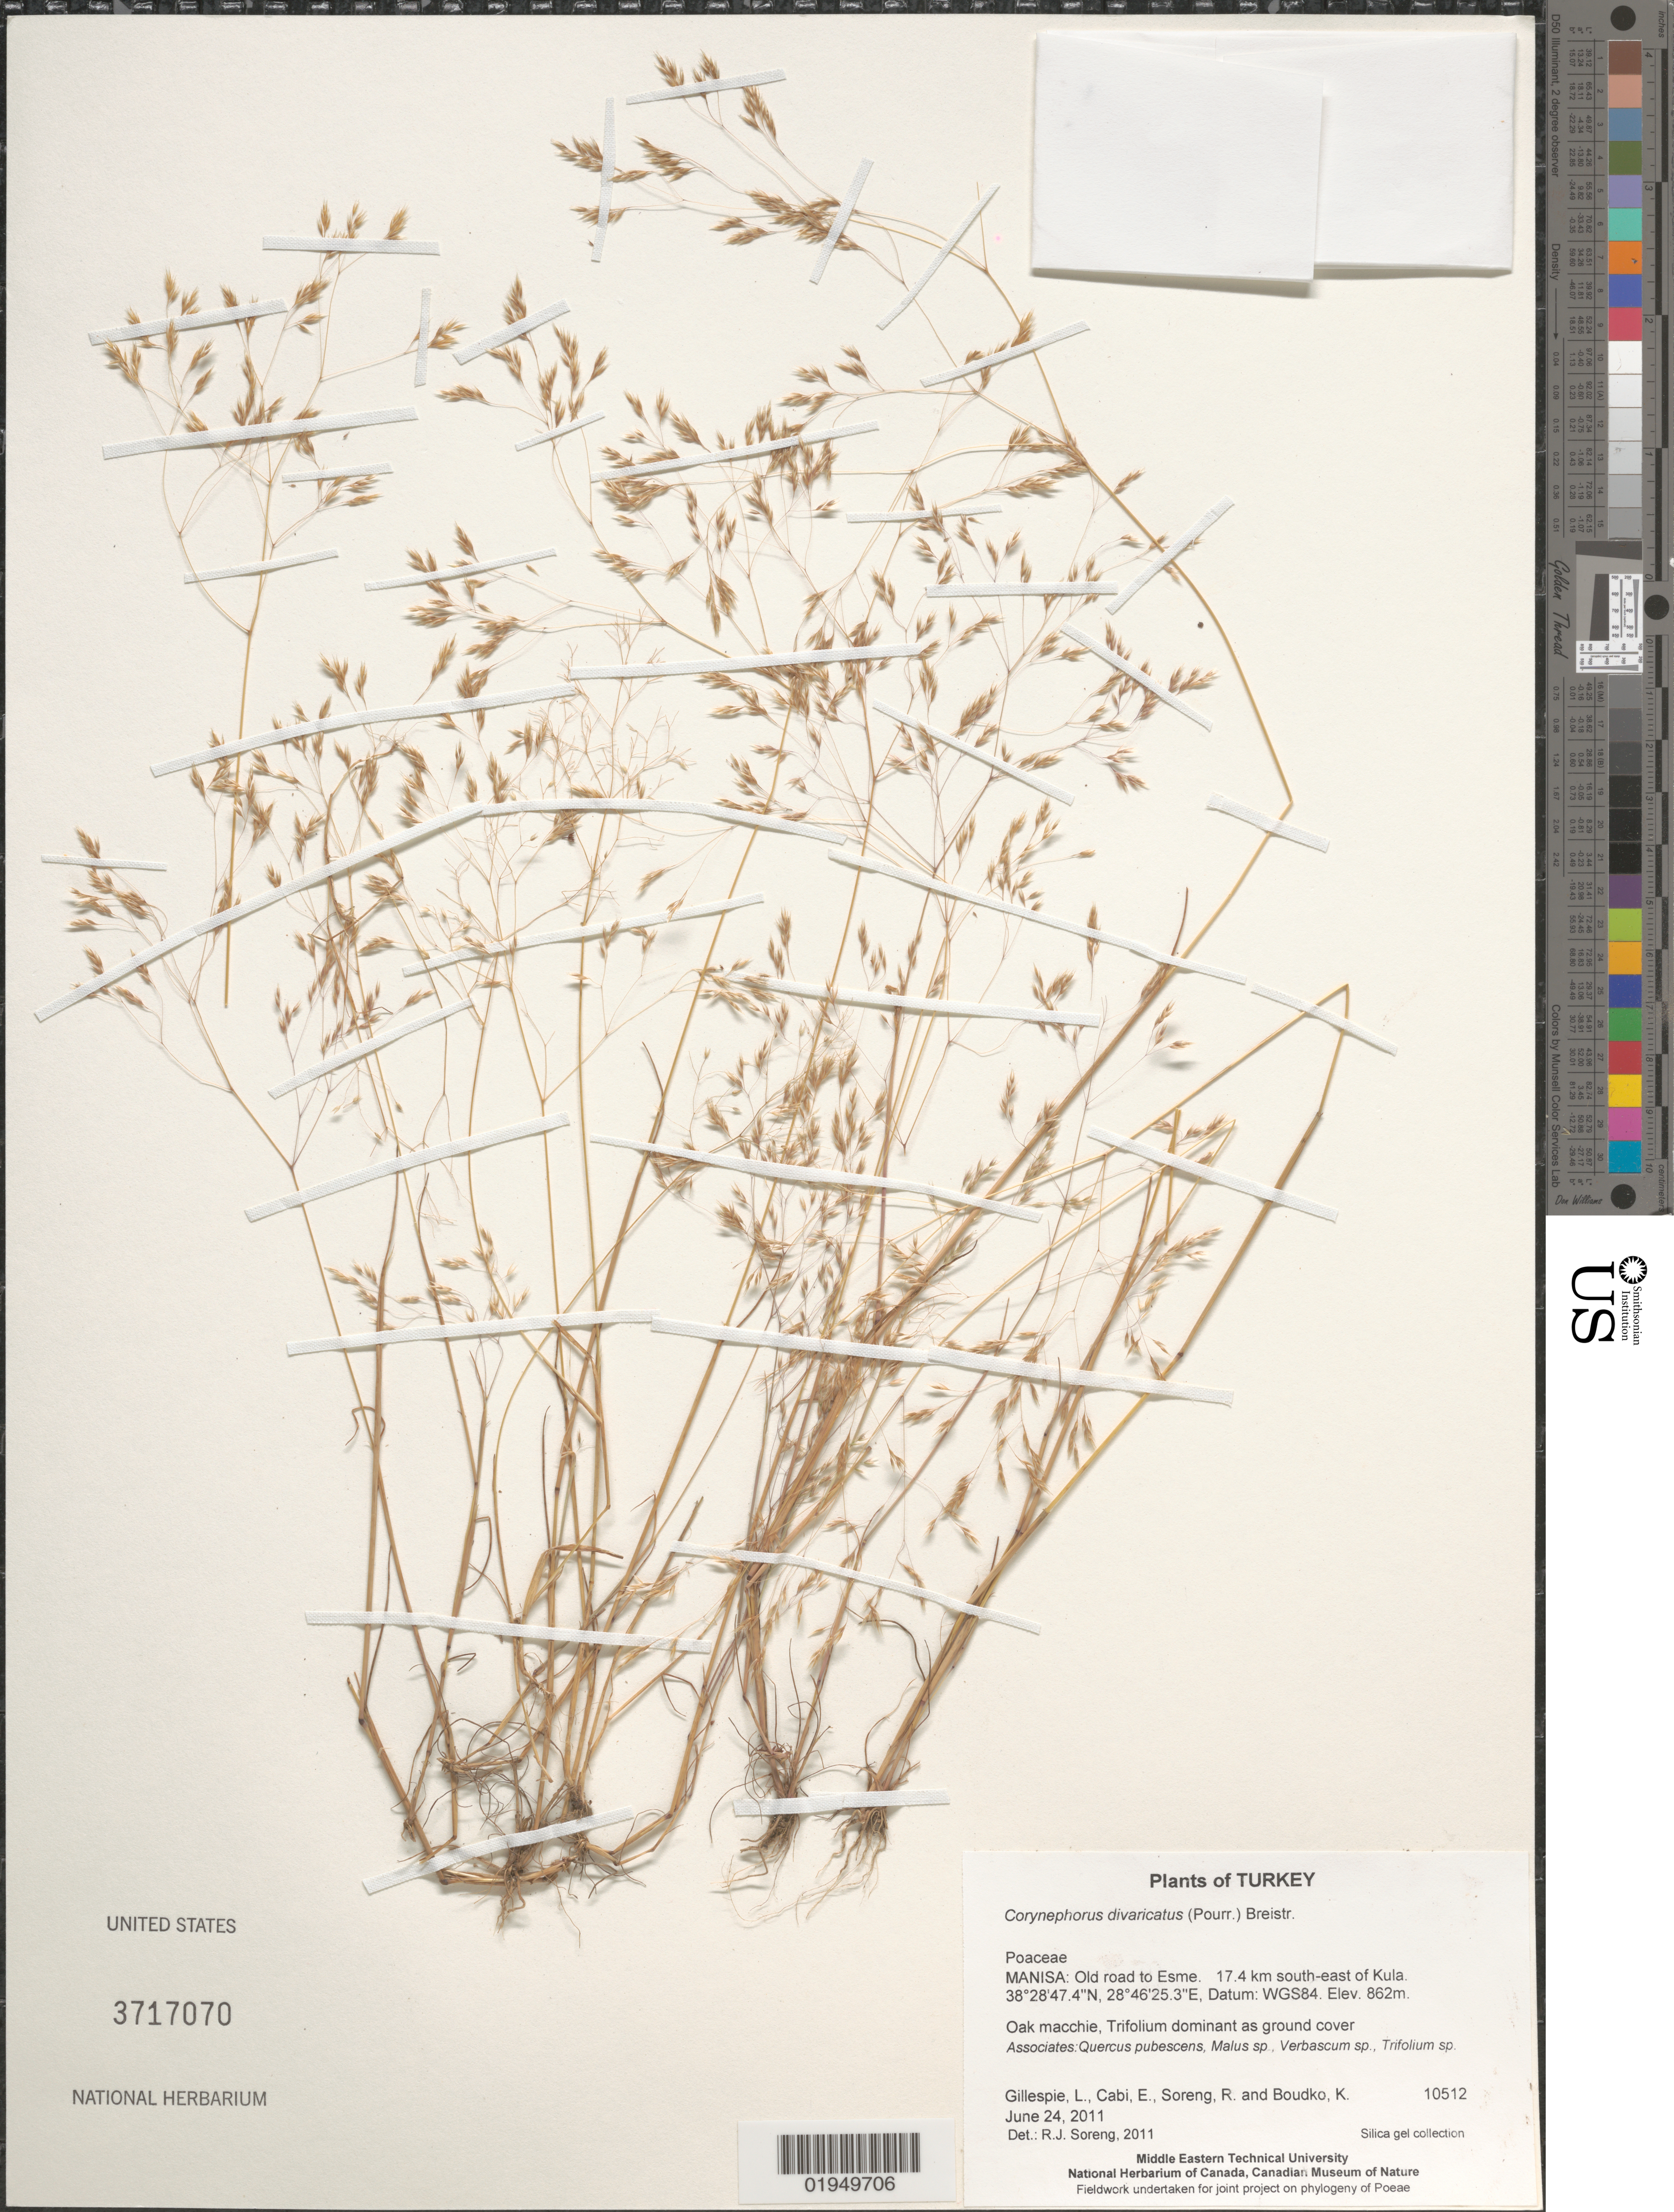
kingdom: Plantae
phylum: Tracheophyta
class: Liliopsida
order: Poales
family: Poaceae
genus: Corynephorus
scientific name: Corynephorus divaricatus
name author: (Pourr.) Breistroffer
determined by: Soreng, Robert J., Research Associate (BOT), Smithsonian Institution - National Museum of Natural History (UNITED STATES)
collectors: L. J. Gillespie, E. Cabi, R. J. Soreng & K. Boudko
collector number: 10512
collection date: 2011-06-24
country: Turkey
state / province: Manisa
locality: Old road to Esme. 17.4 km south-east of Kula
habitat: Oak macchie, Trifolium dominant as ground cover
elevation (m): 862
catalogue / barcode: US 3717070